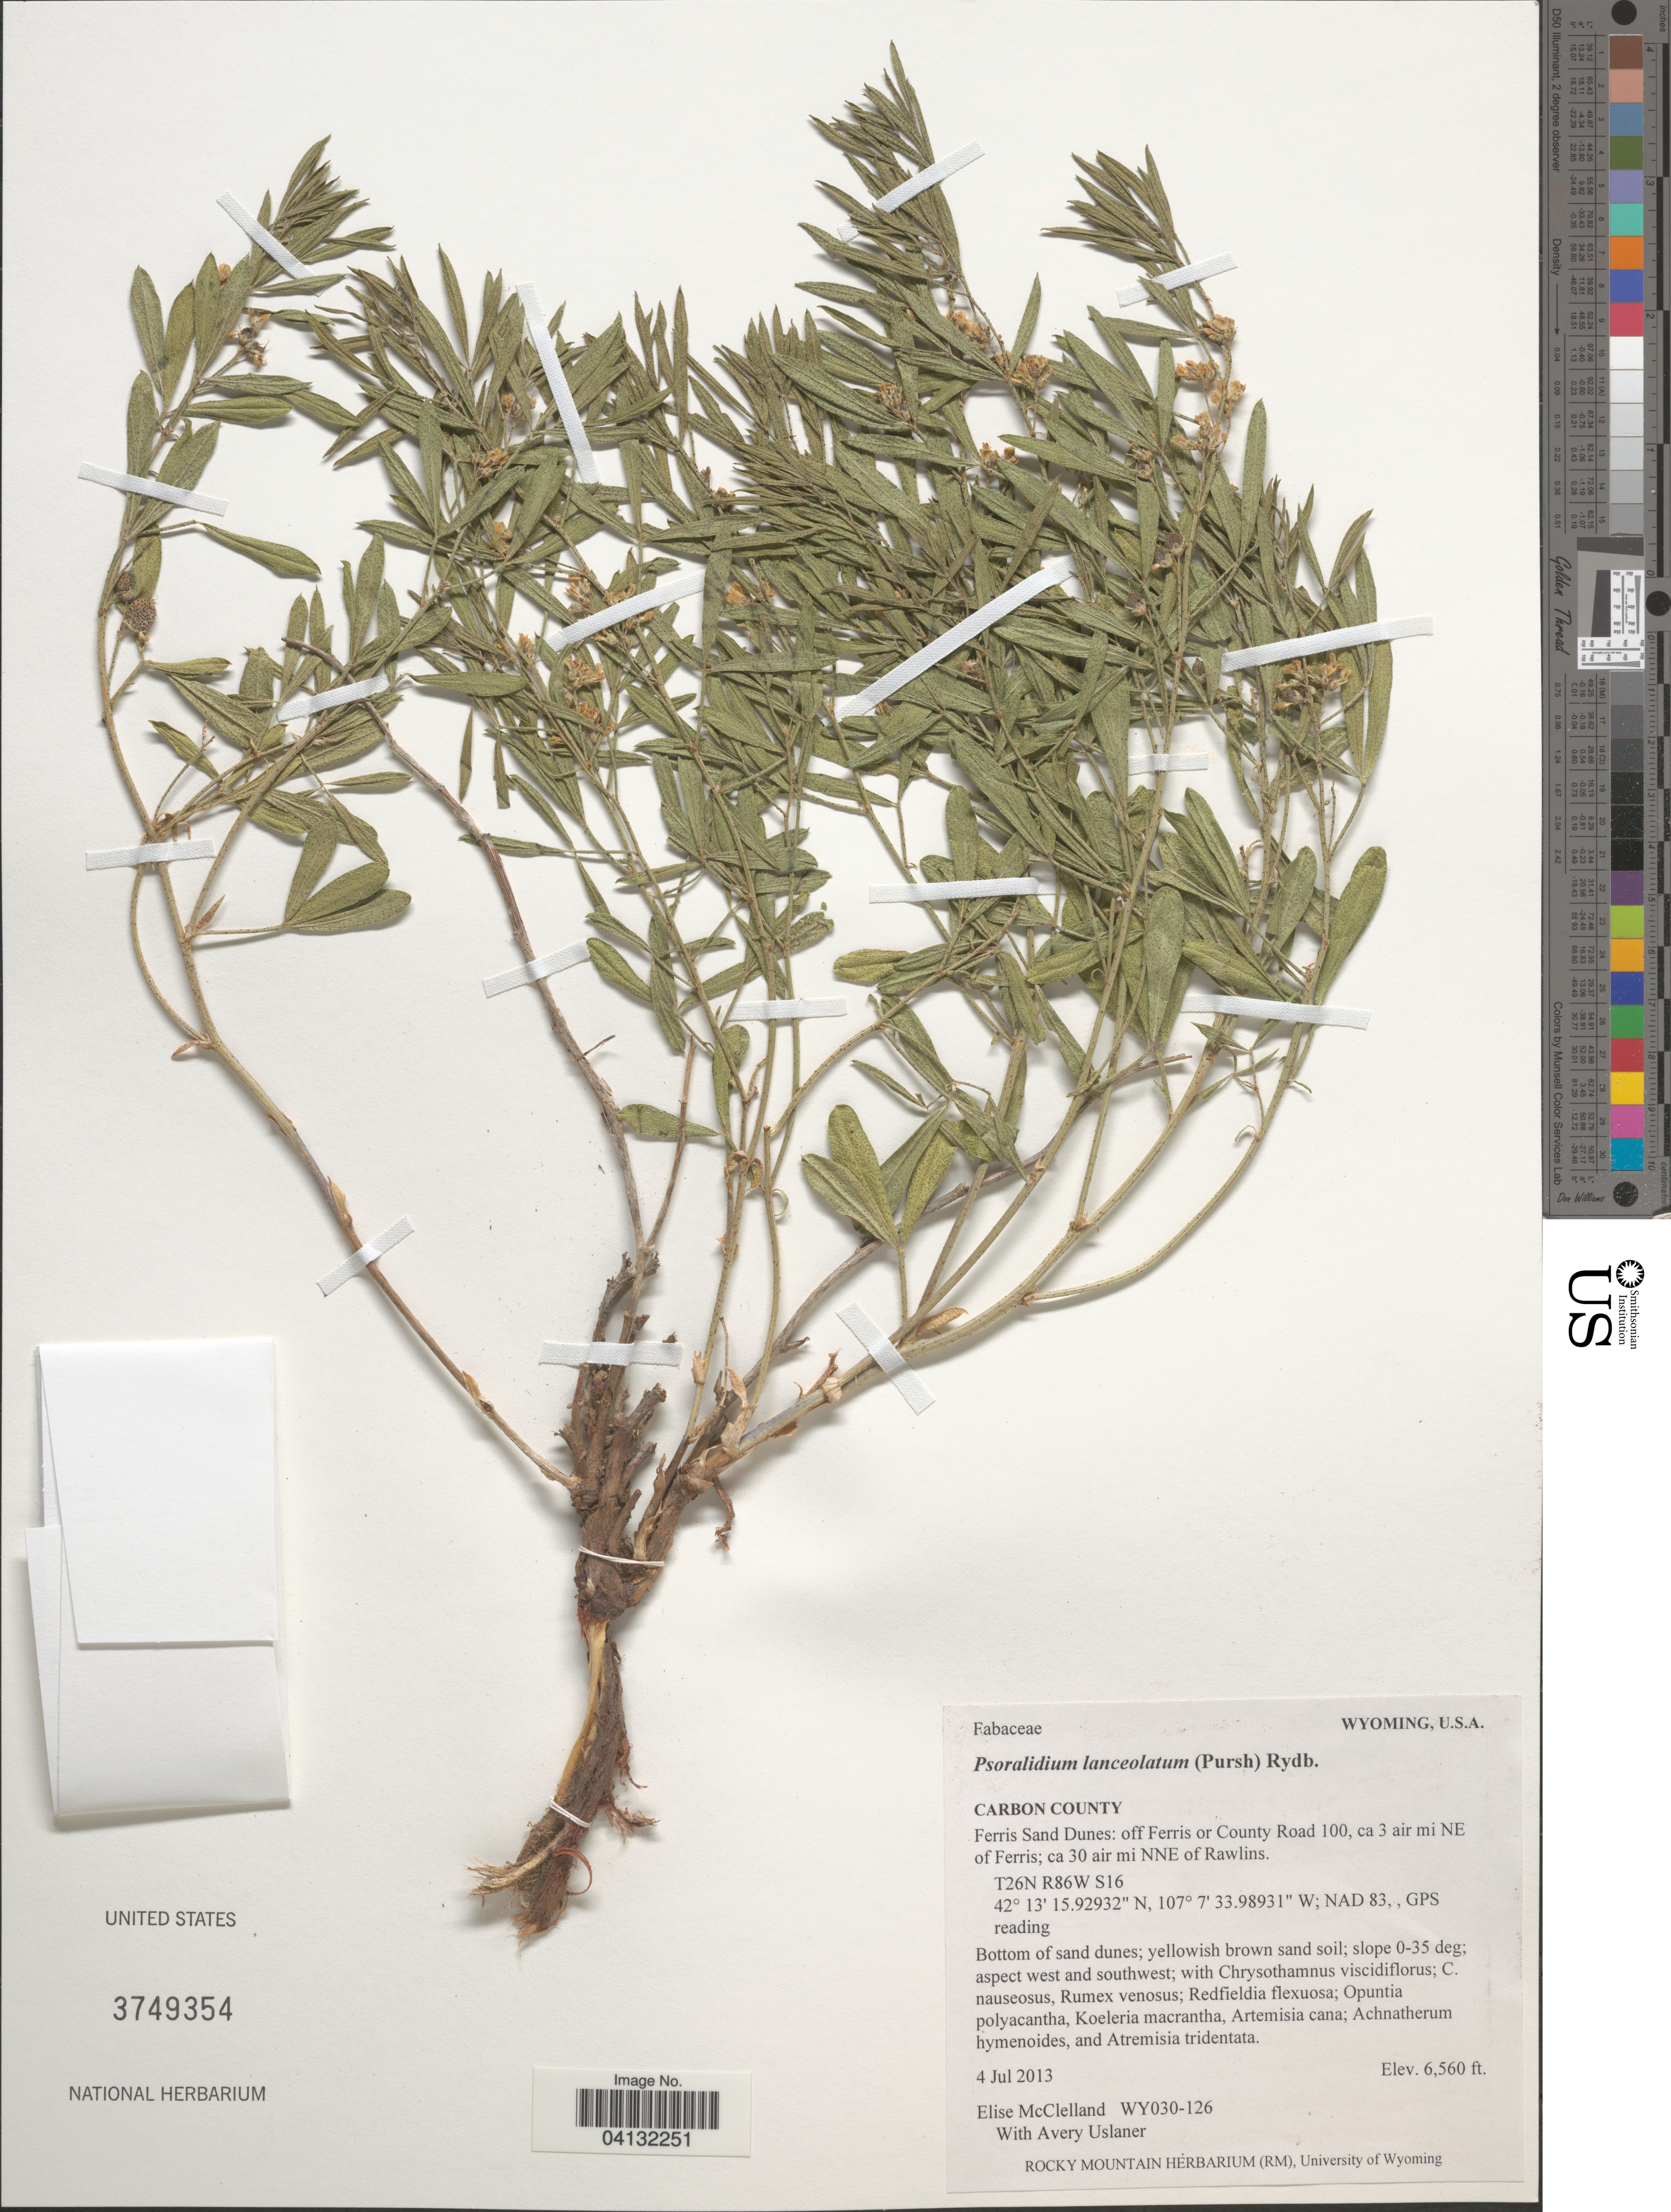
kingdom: Plantae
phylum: Tracheophyta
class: Magnoliopsida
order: Fabales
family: Fabaceae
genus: Psoralidium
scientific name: Psoralidium lanceolatum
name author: (Pursh) Rydb.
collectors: E. McClelland & A. Uslaner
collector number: WY030-126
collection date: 2013-07-04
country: United States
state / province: Wyoming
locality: Carbon County. Ferris Sand Dunes: off Ferris or County Road 100, ca 3 air mi NE of Ferris; ca 30 air mi NNE of Rawlins. T26N R86W S16. NAD 83, , GPS reading.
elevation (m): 1999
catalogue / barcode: US 3749354